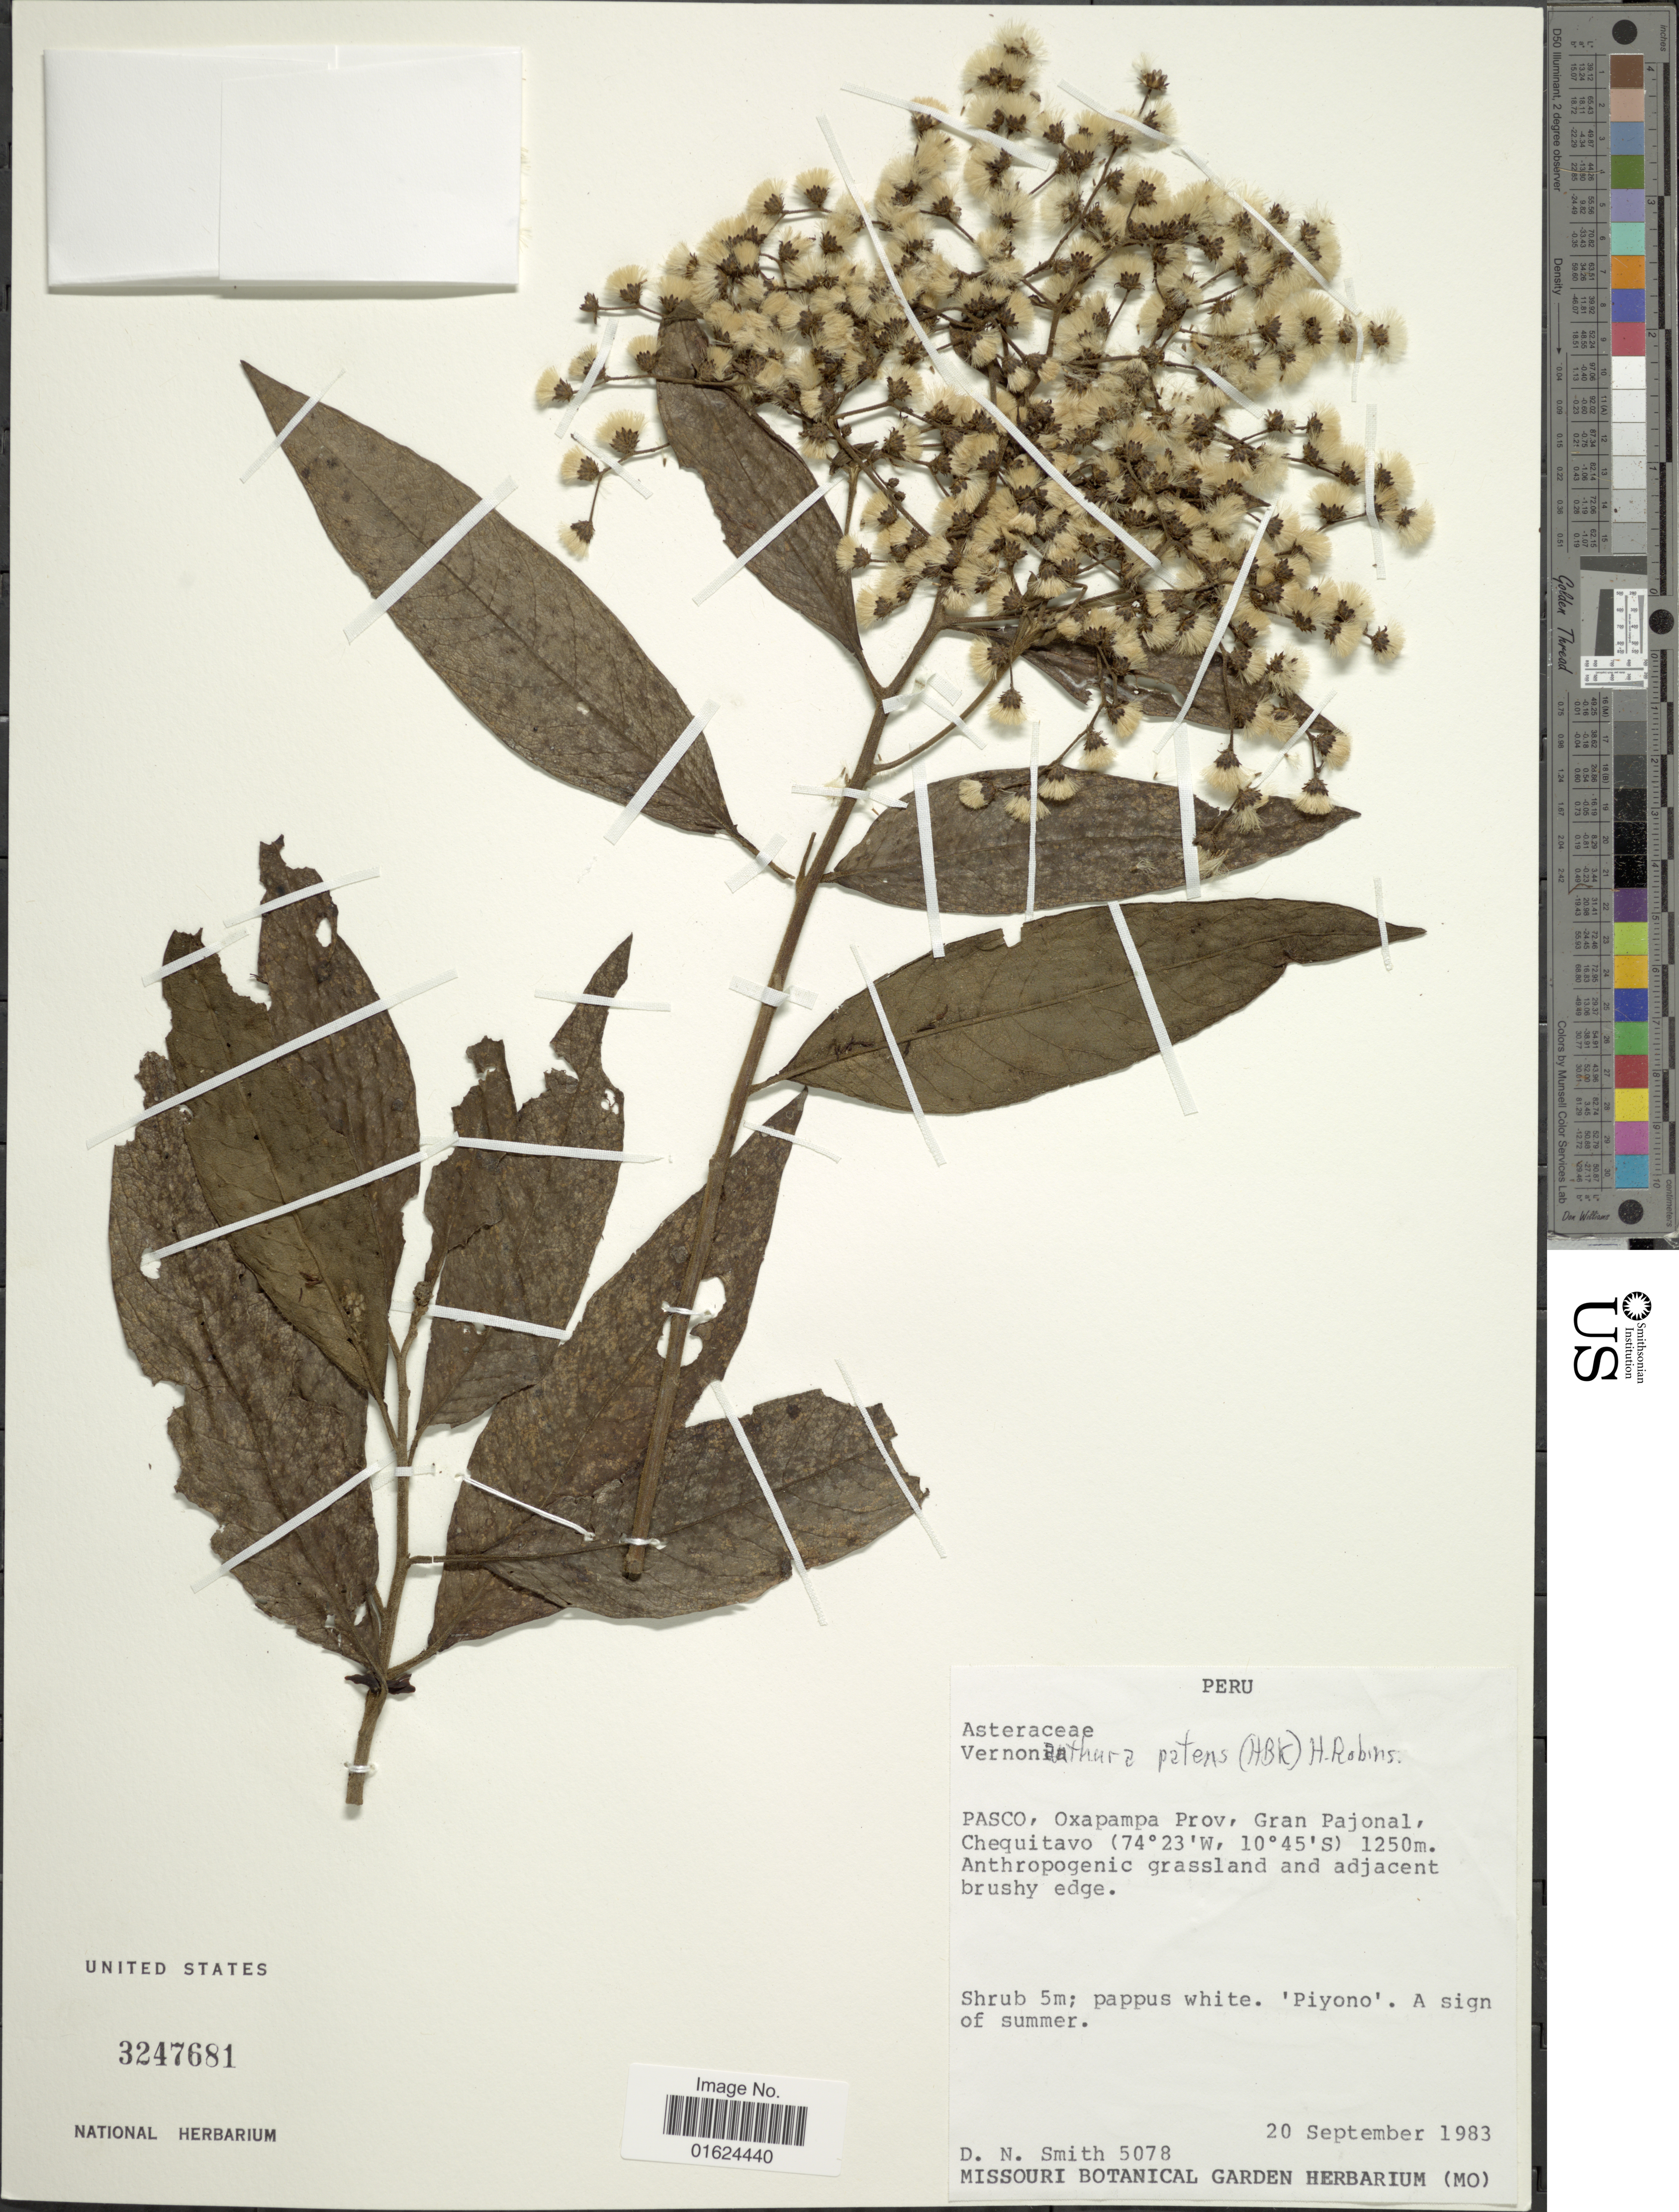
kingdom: Plantae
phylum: Tracheophyta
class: Magnoliopsida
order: Asterales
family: Asteraceae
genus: Vernonanthura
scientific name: Vernonanthura patens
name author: (Kunth) H. Rob.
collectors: D. Smith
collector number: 5078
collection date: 1983-09-20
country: Peru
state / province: Pasco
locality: Oxapampa Prov, Gran Pajonal, Chequitavo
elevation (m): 1250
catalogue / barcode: US 3247681